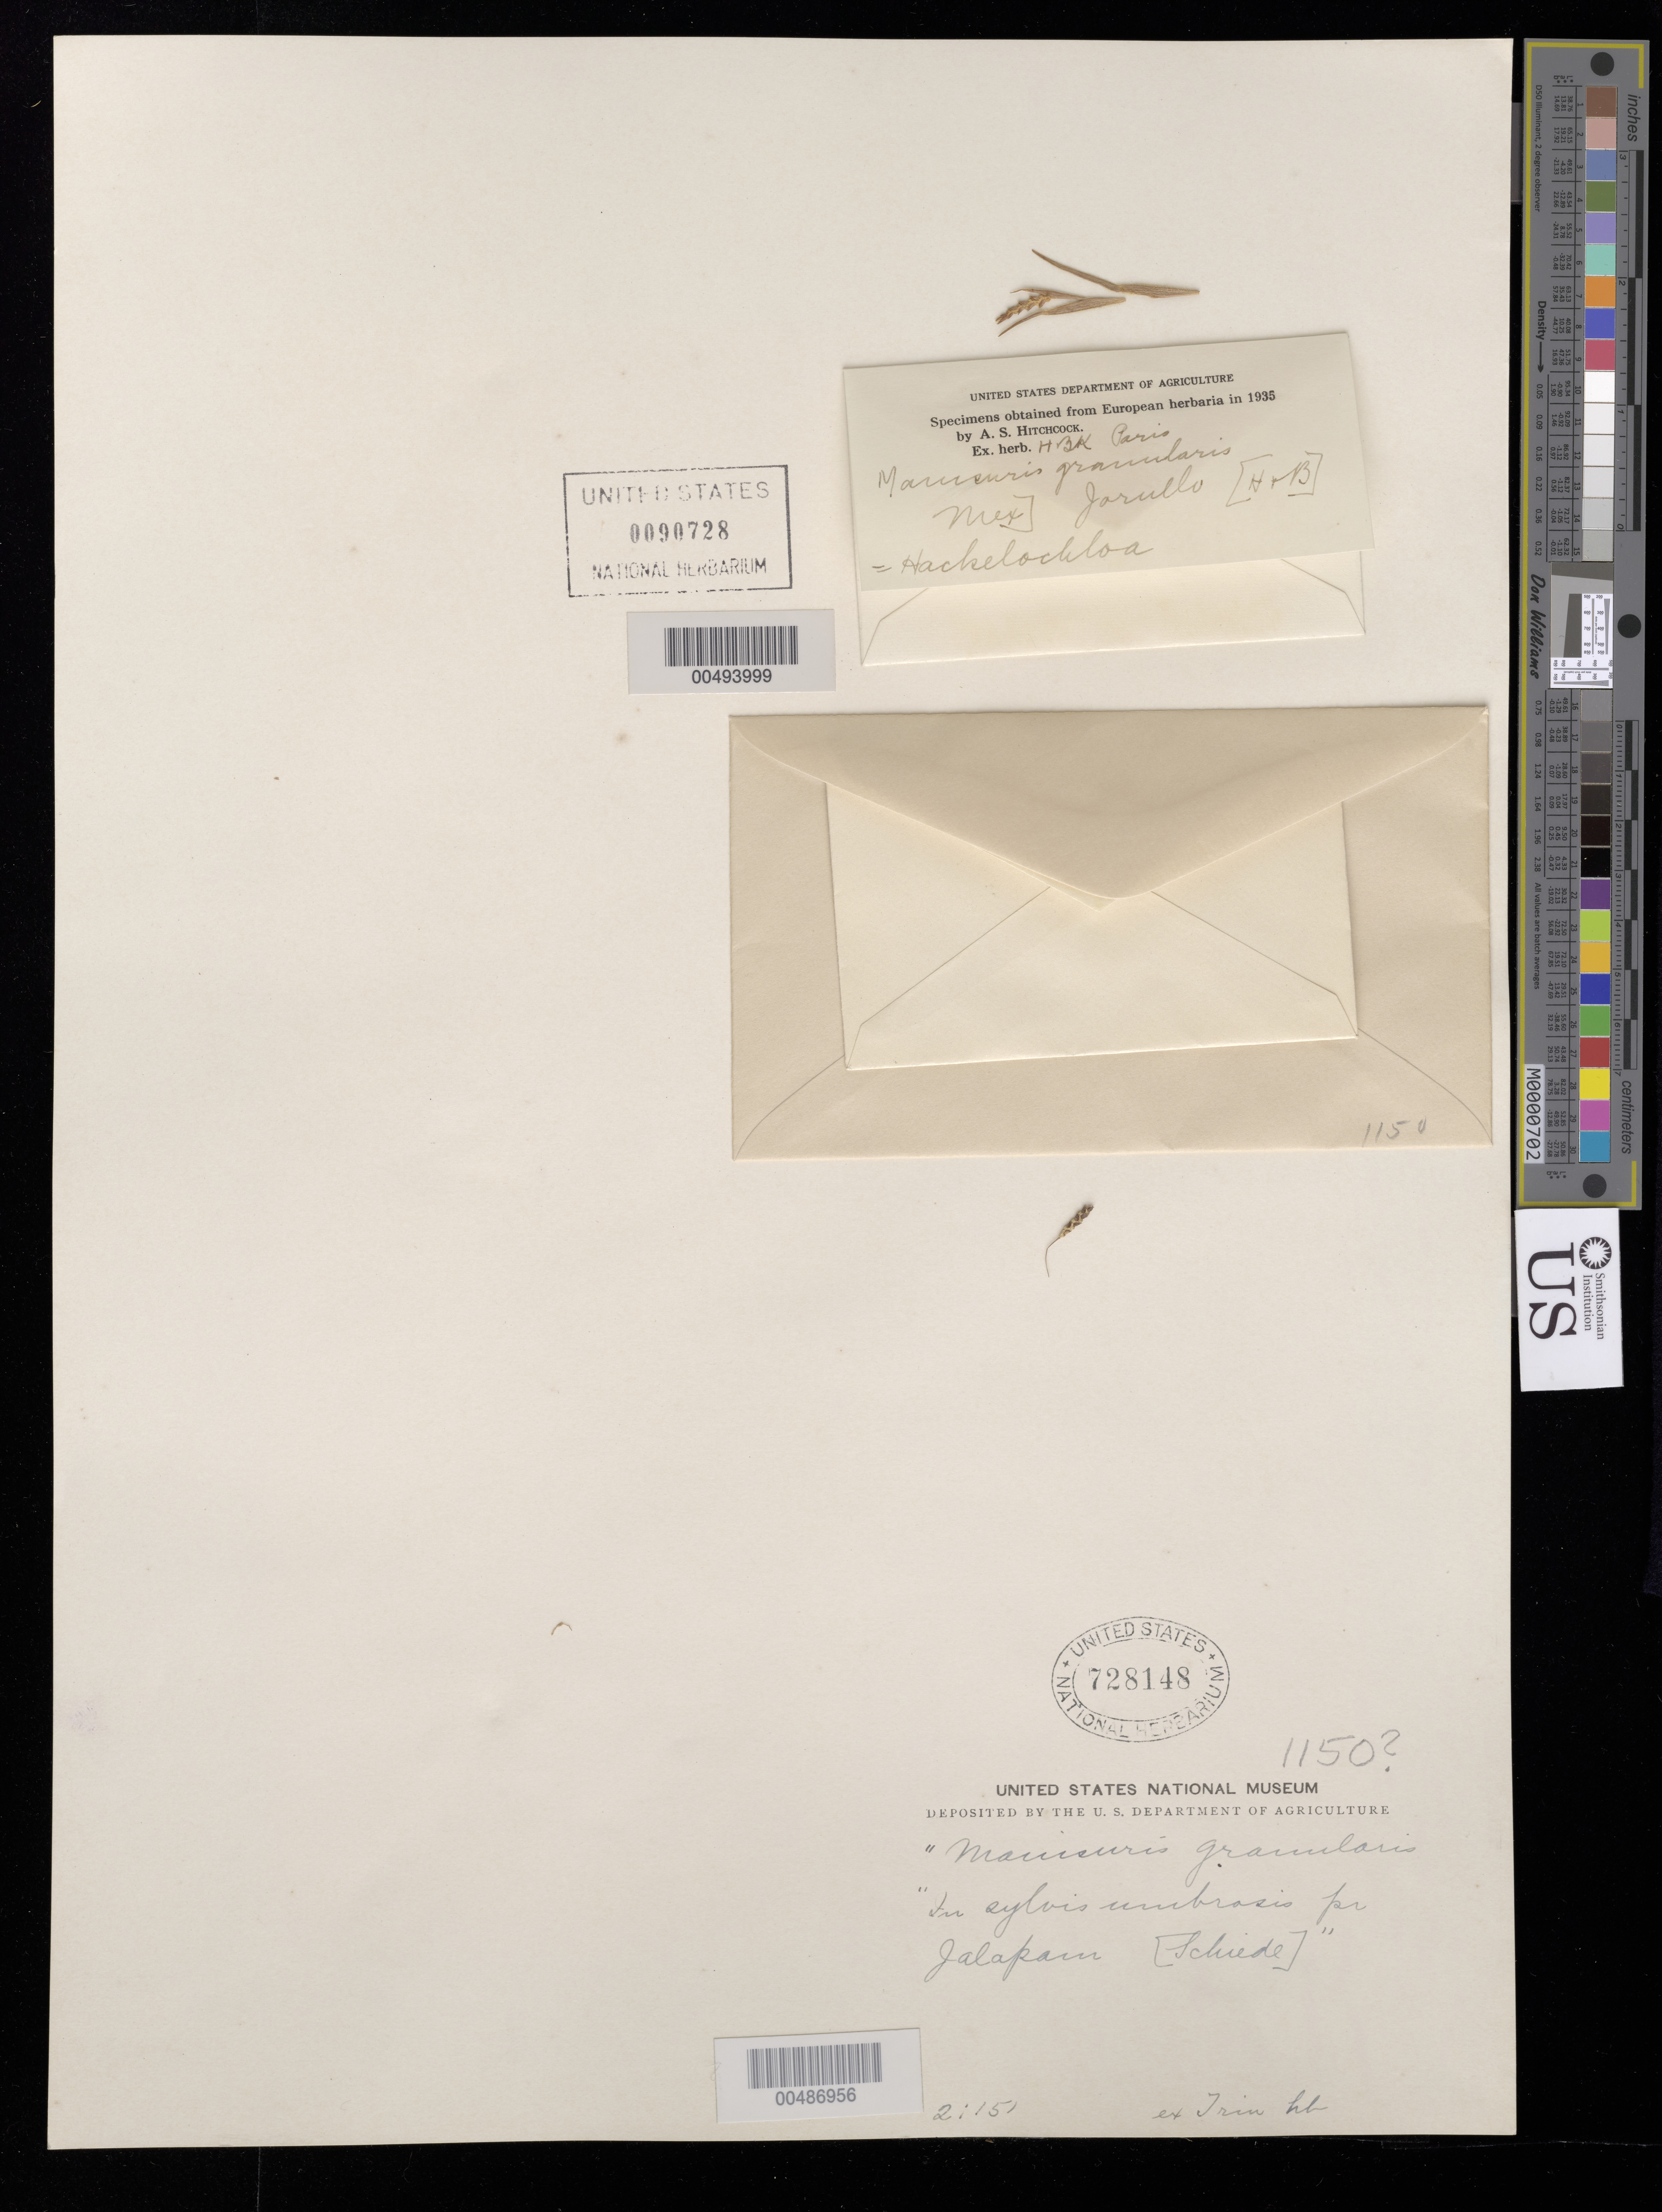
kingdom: Plantae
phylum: Tracheophyta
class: Liliopsida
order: Poales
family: Poaceae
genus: Hackelochloa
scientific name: Hackelochloa granularis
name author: (L.) Kuntze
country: Mexico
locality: Jarullo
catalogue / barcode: US 90728